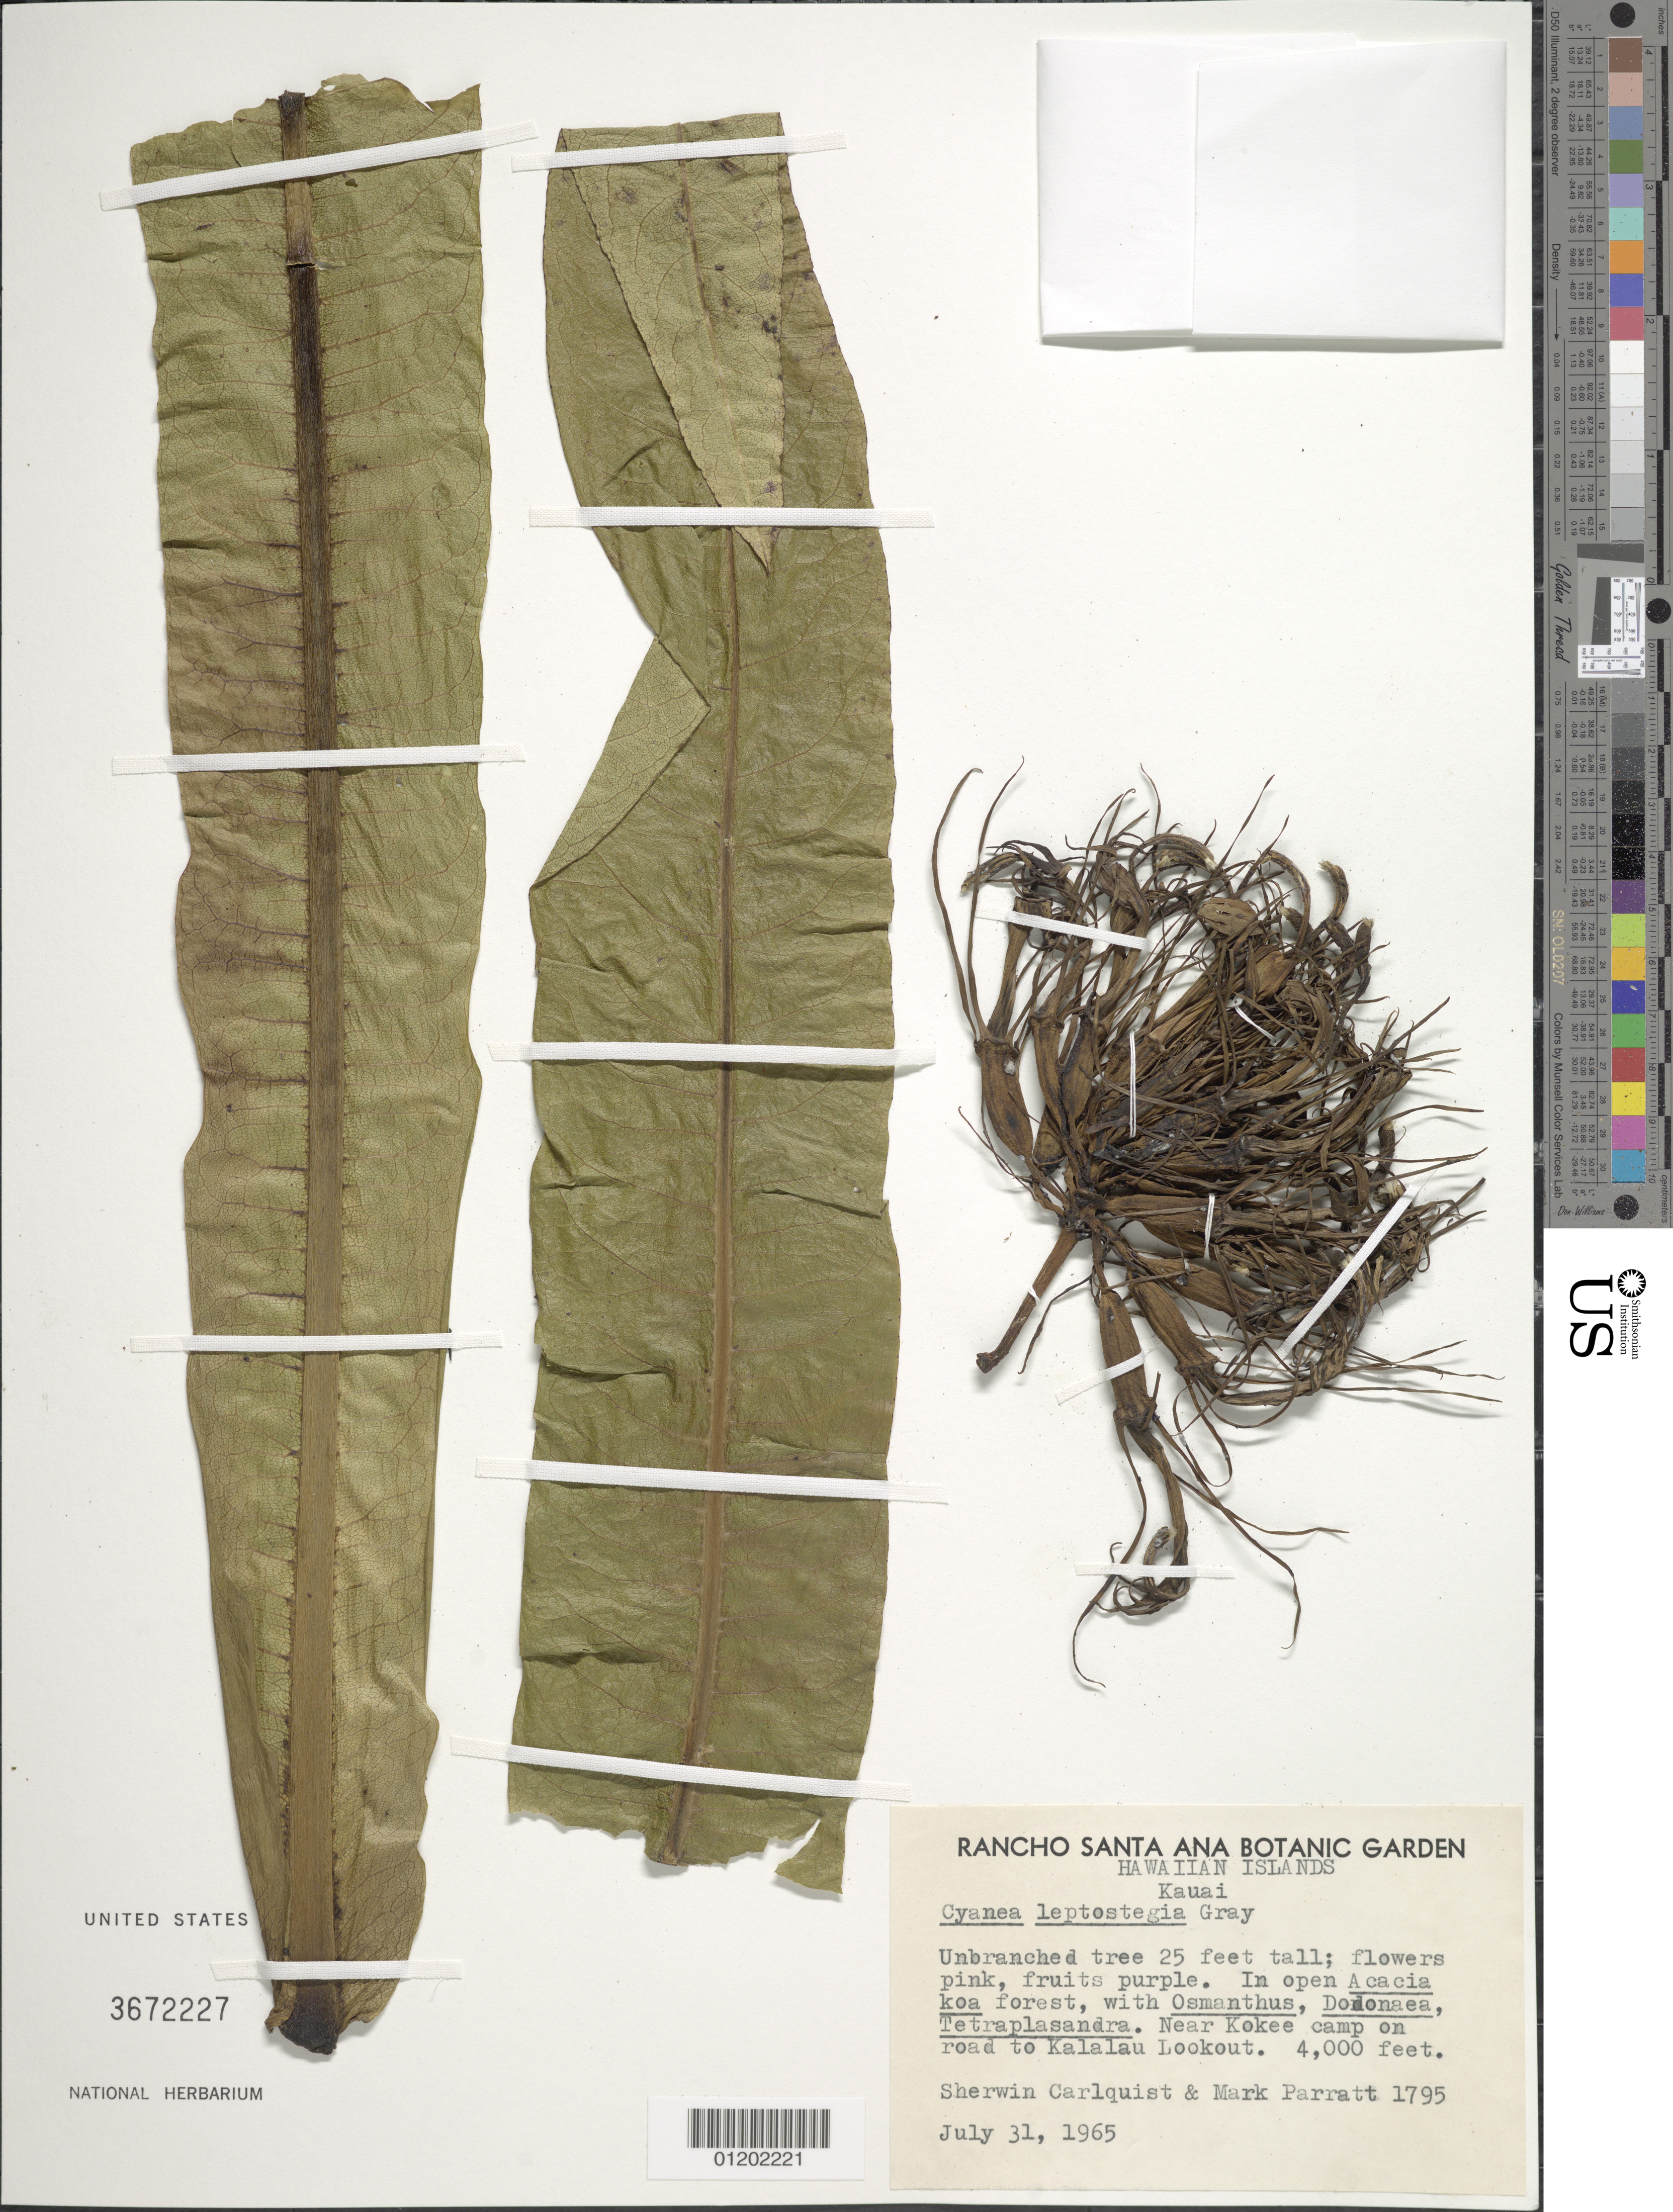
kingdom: Plantae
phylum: Tracheophyta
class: Magnoliopsida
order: Asterales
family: Campanulaceae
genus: Cyanea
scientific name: Cyanea leptostegia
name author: A. Gray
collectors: S. Carlquist & M. Parratt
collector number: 1795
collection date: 1965-07-31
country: United States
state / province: Hawaii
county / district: Kauai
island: Kaua'i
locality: Near Kokee camp on road to Kalalau Lookout.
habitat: Open forest.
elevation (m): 1219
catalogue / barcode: US 3672227